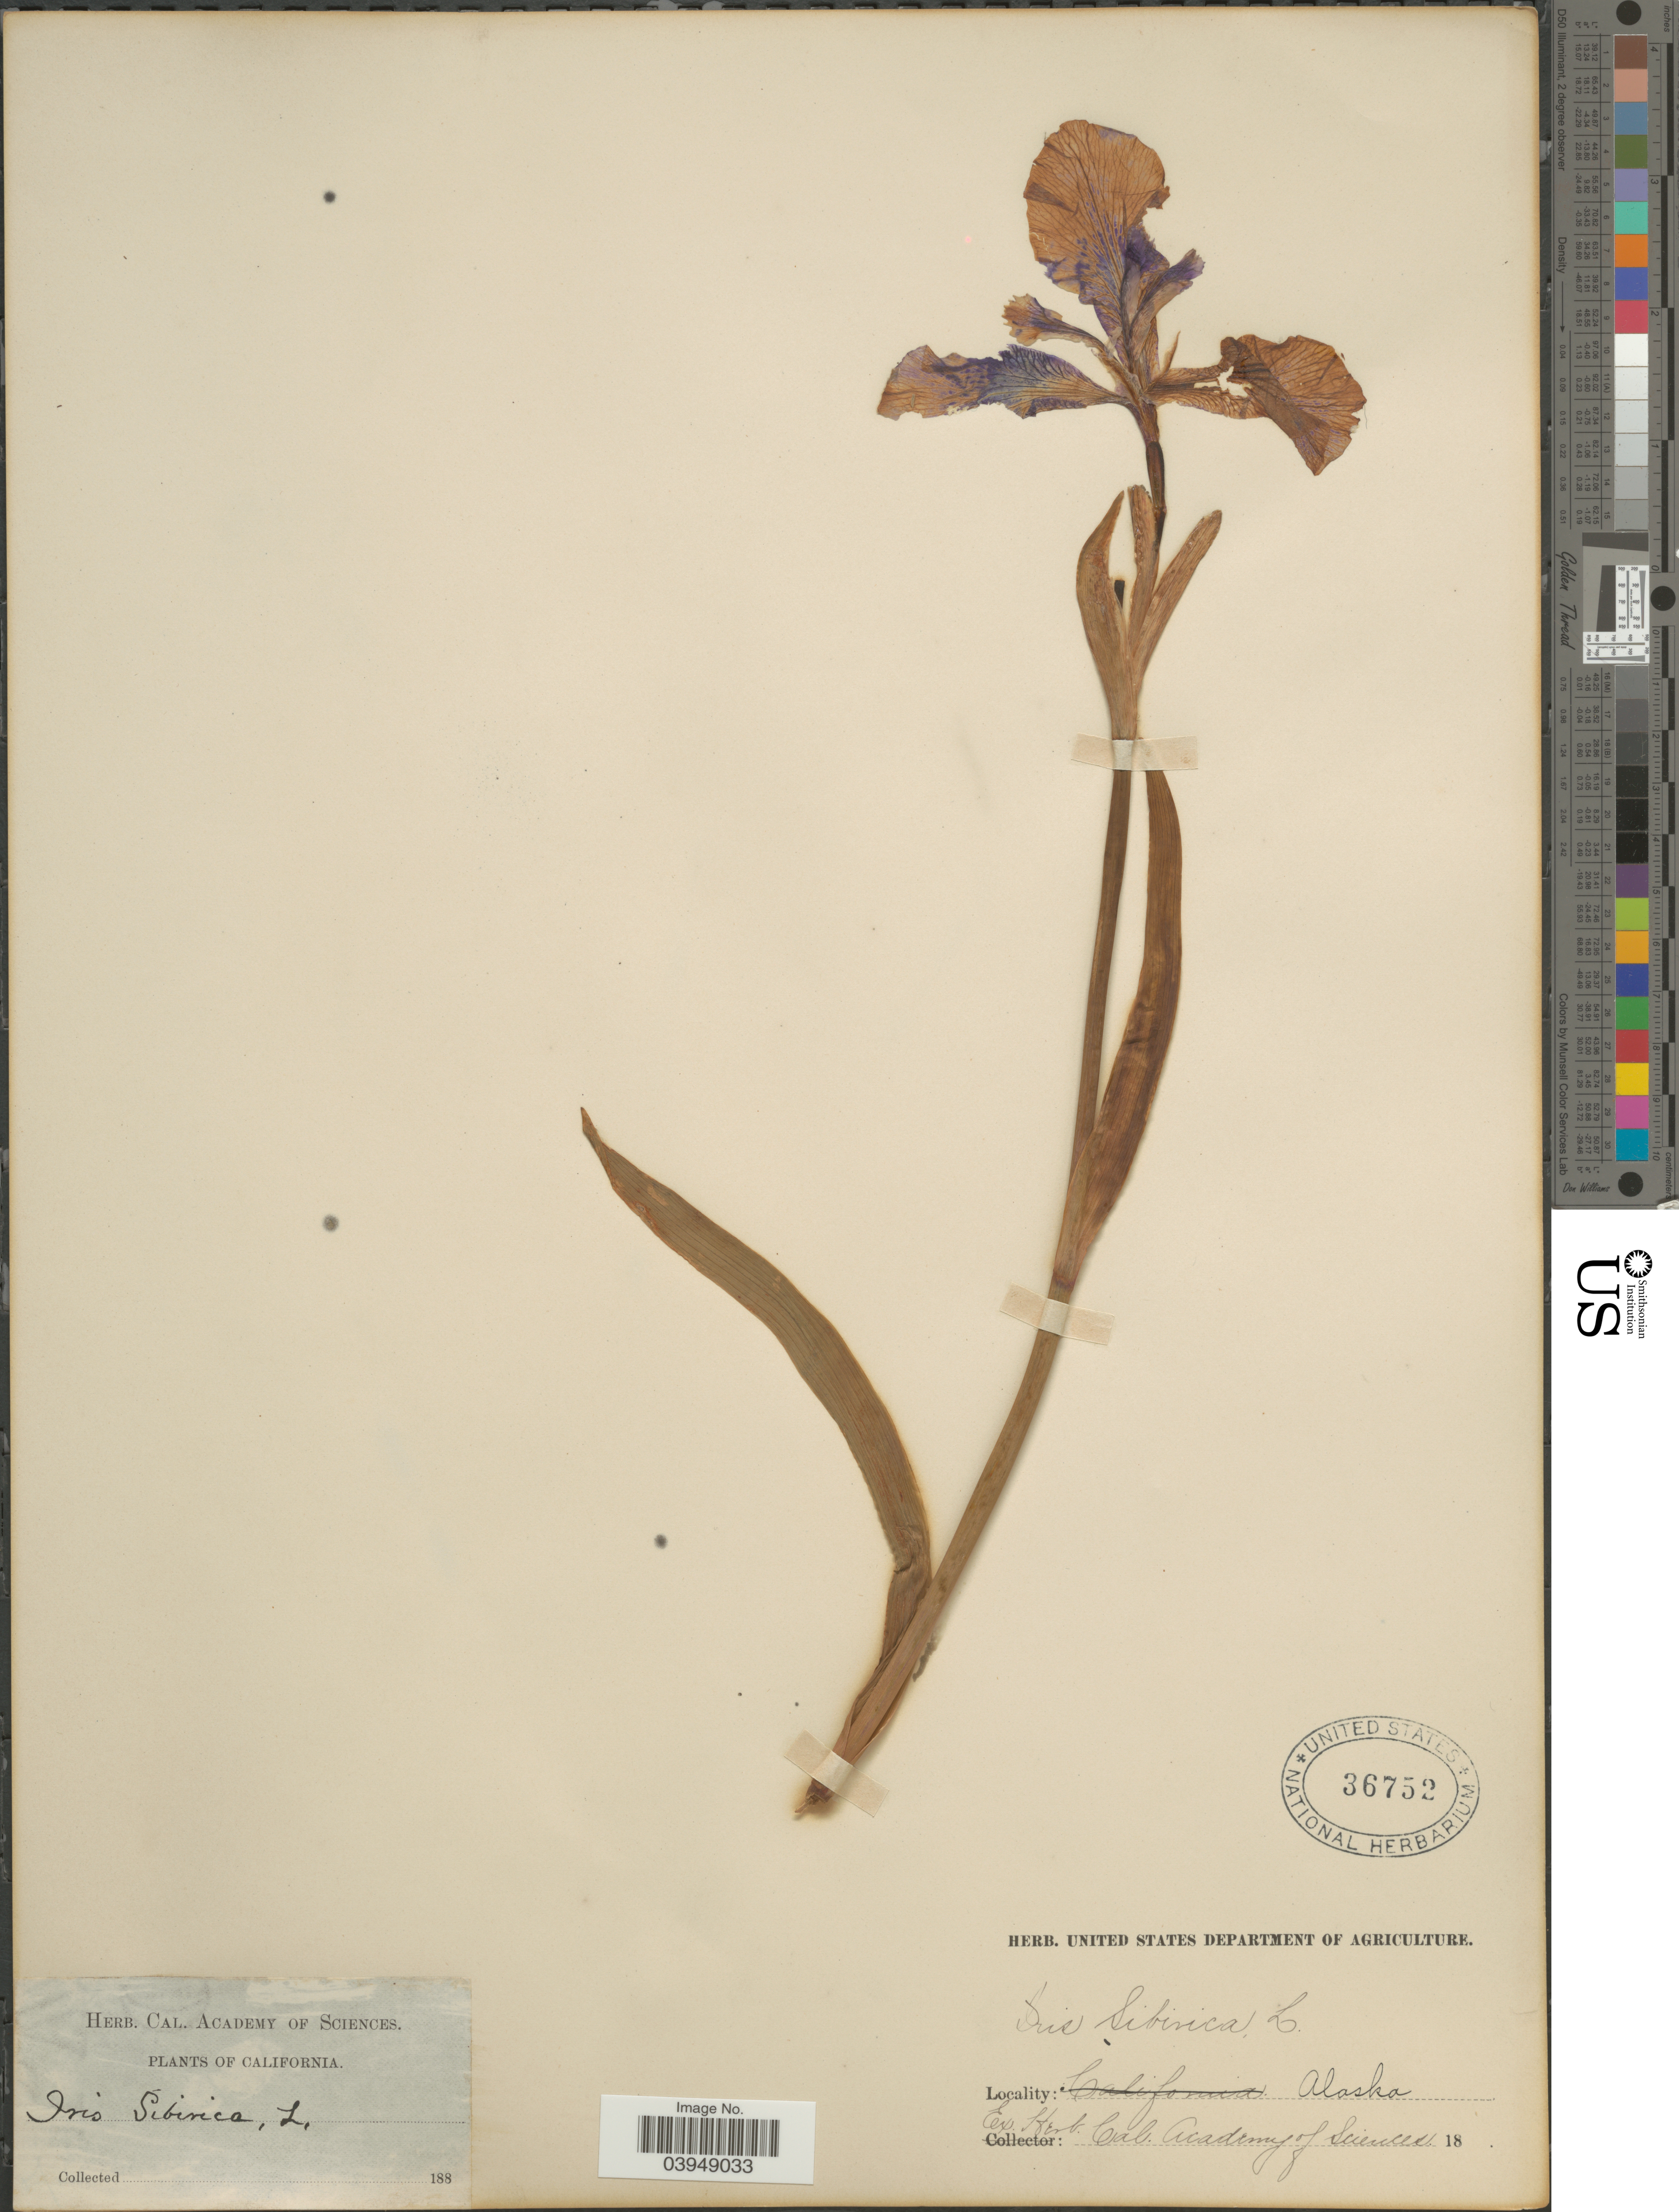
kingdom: Plantae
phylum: Tracheophyta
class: Liliopsida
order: Asparagales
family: Iridaceae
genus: Iris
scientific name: Iris sibirica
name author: L.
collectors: ex herb. Cal. Academy of Sciences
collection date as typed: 188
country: United States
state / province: Alaska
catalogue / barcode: US 36752